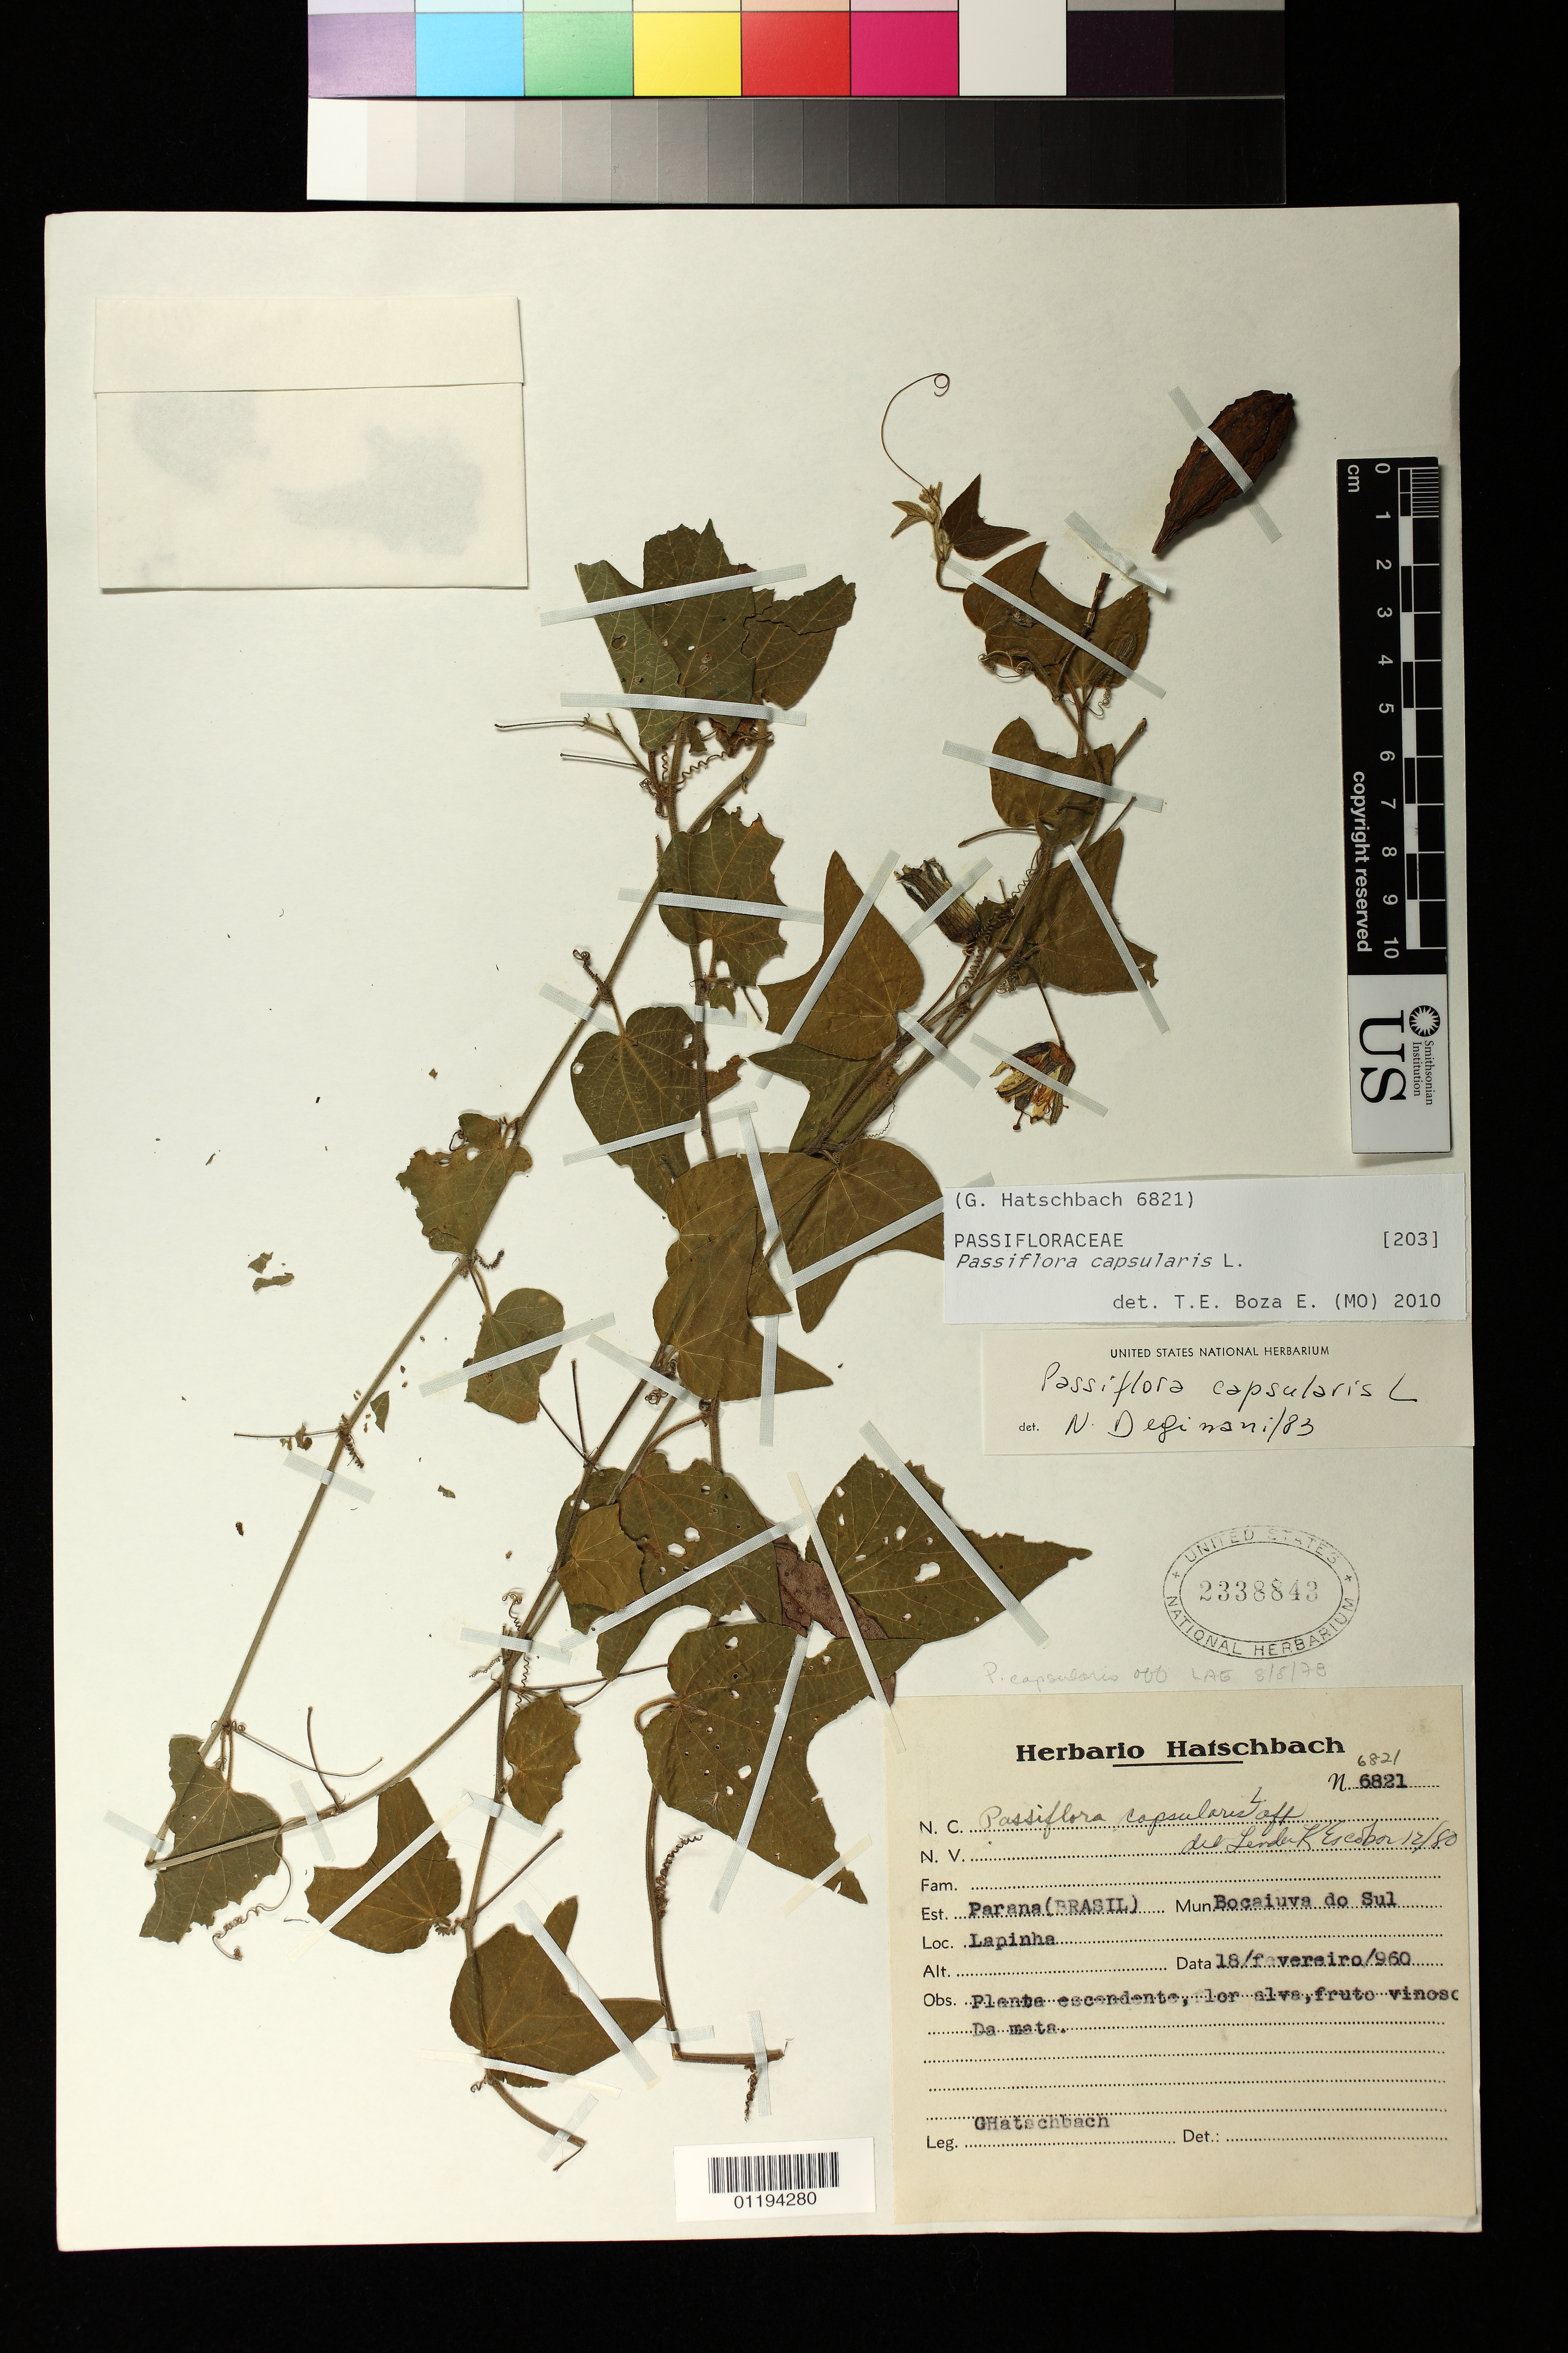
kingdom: Plantae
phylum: Tracheophyta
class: Magnoliopsida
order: Malpighiales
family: Passifloraceae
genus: Passiflora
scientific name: Passiflora capsularis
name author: L.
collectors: G. Hatschbach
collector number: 6821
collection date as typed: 18 Feb 1960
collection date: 1960-02-18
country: Brazil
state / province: Paraná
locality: Bocaiuva do Sul, Lapinha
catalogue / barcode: US 2338843